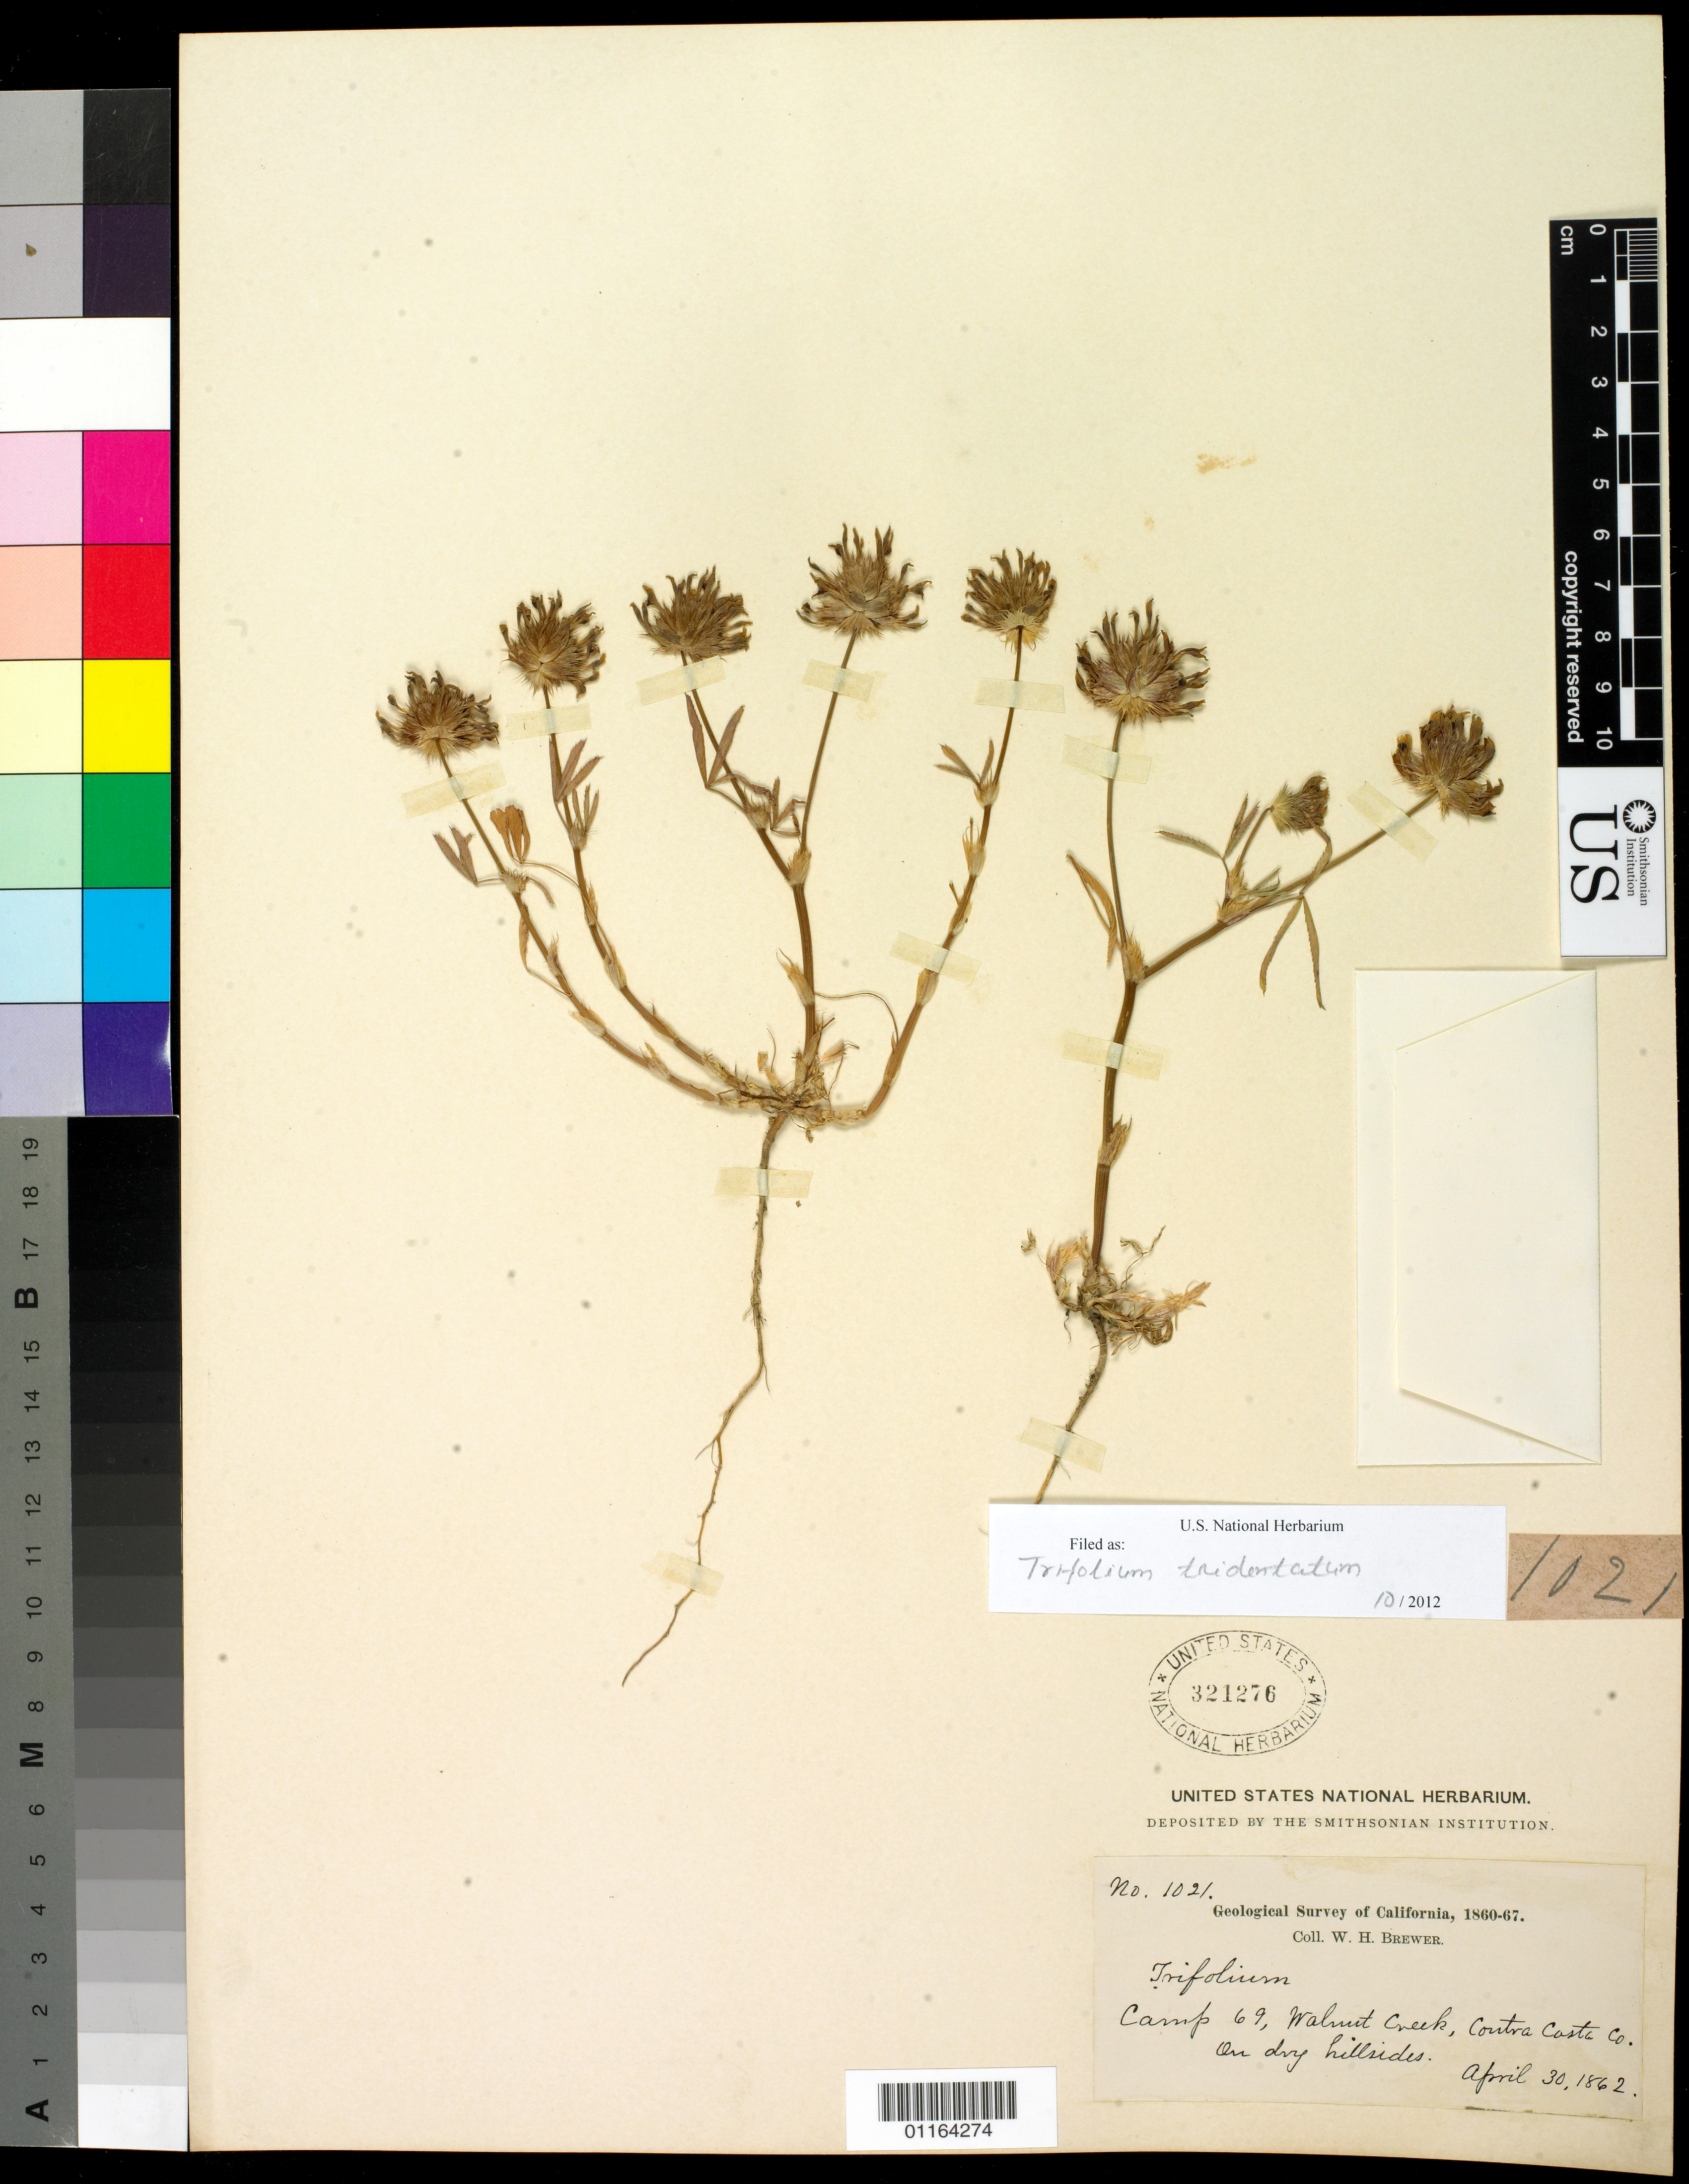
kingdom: Plantae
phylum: Tracheophyta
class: Magnoliopsida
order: Fabales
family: Fabaceae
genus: Trifolium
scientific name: Trifolium tridentatum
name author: Lindl.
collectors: W. H. Brewer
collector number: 1021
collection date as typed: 30 Apr 1862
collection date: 1862-04-30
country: United States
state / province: California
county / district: Contra Costa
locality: Camp 69, Walnut Creek.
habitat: On dry hillsides.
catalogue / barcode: US 321276